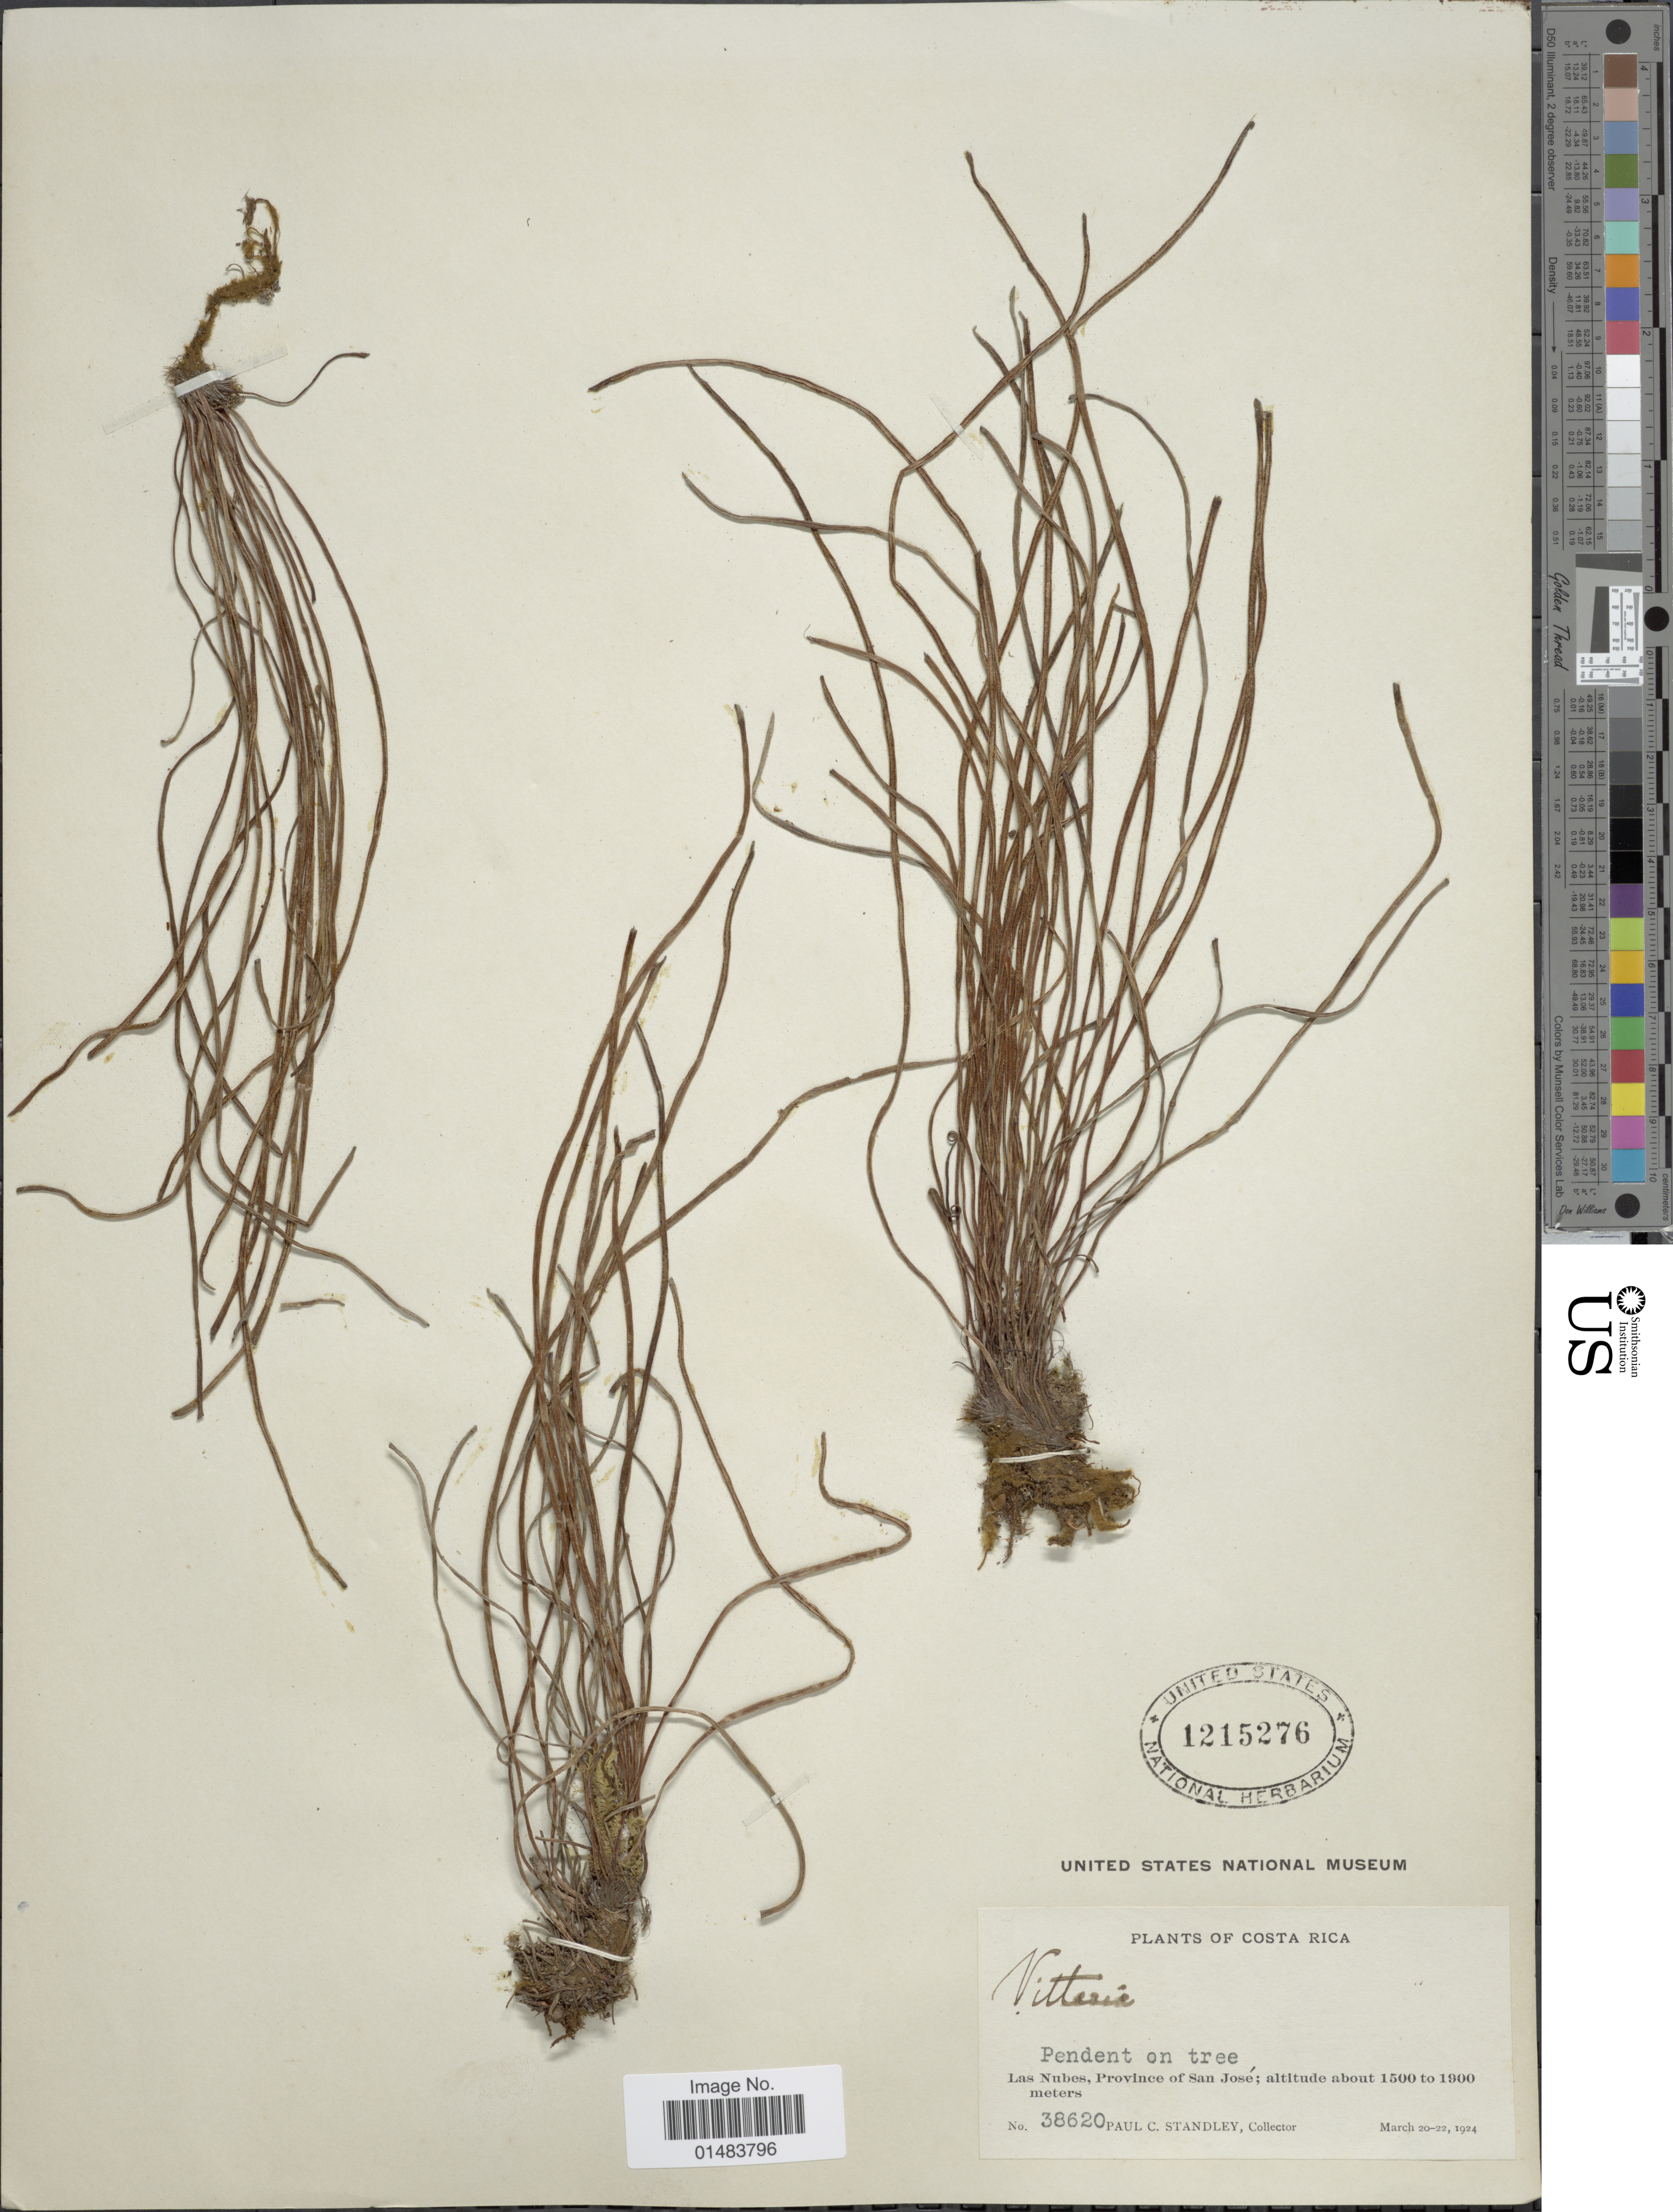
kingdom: Plantae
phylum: Tracheophyta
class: Polypodiopsida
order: Polypodiales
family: Pteridaceae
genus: Vittaria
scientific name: Vittaria lineata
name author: (L.) Sm.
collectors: P. C. Standley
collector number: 38620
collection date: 1924-03-20/1924-03-22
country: Costa Rica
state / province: San José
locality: Plants of Costa Rica, penden tree, Las Nubes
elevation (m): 1500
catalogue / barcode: US 1215276